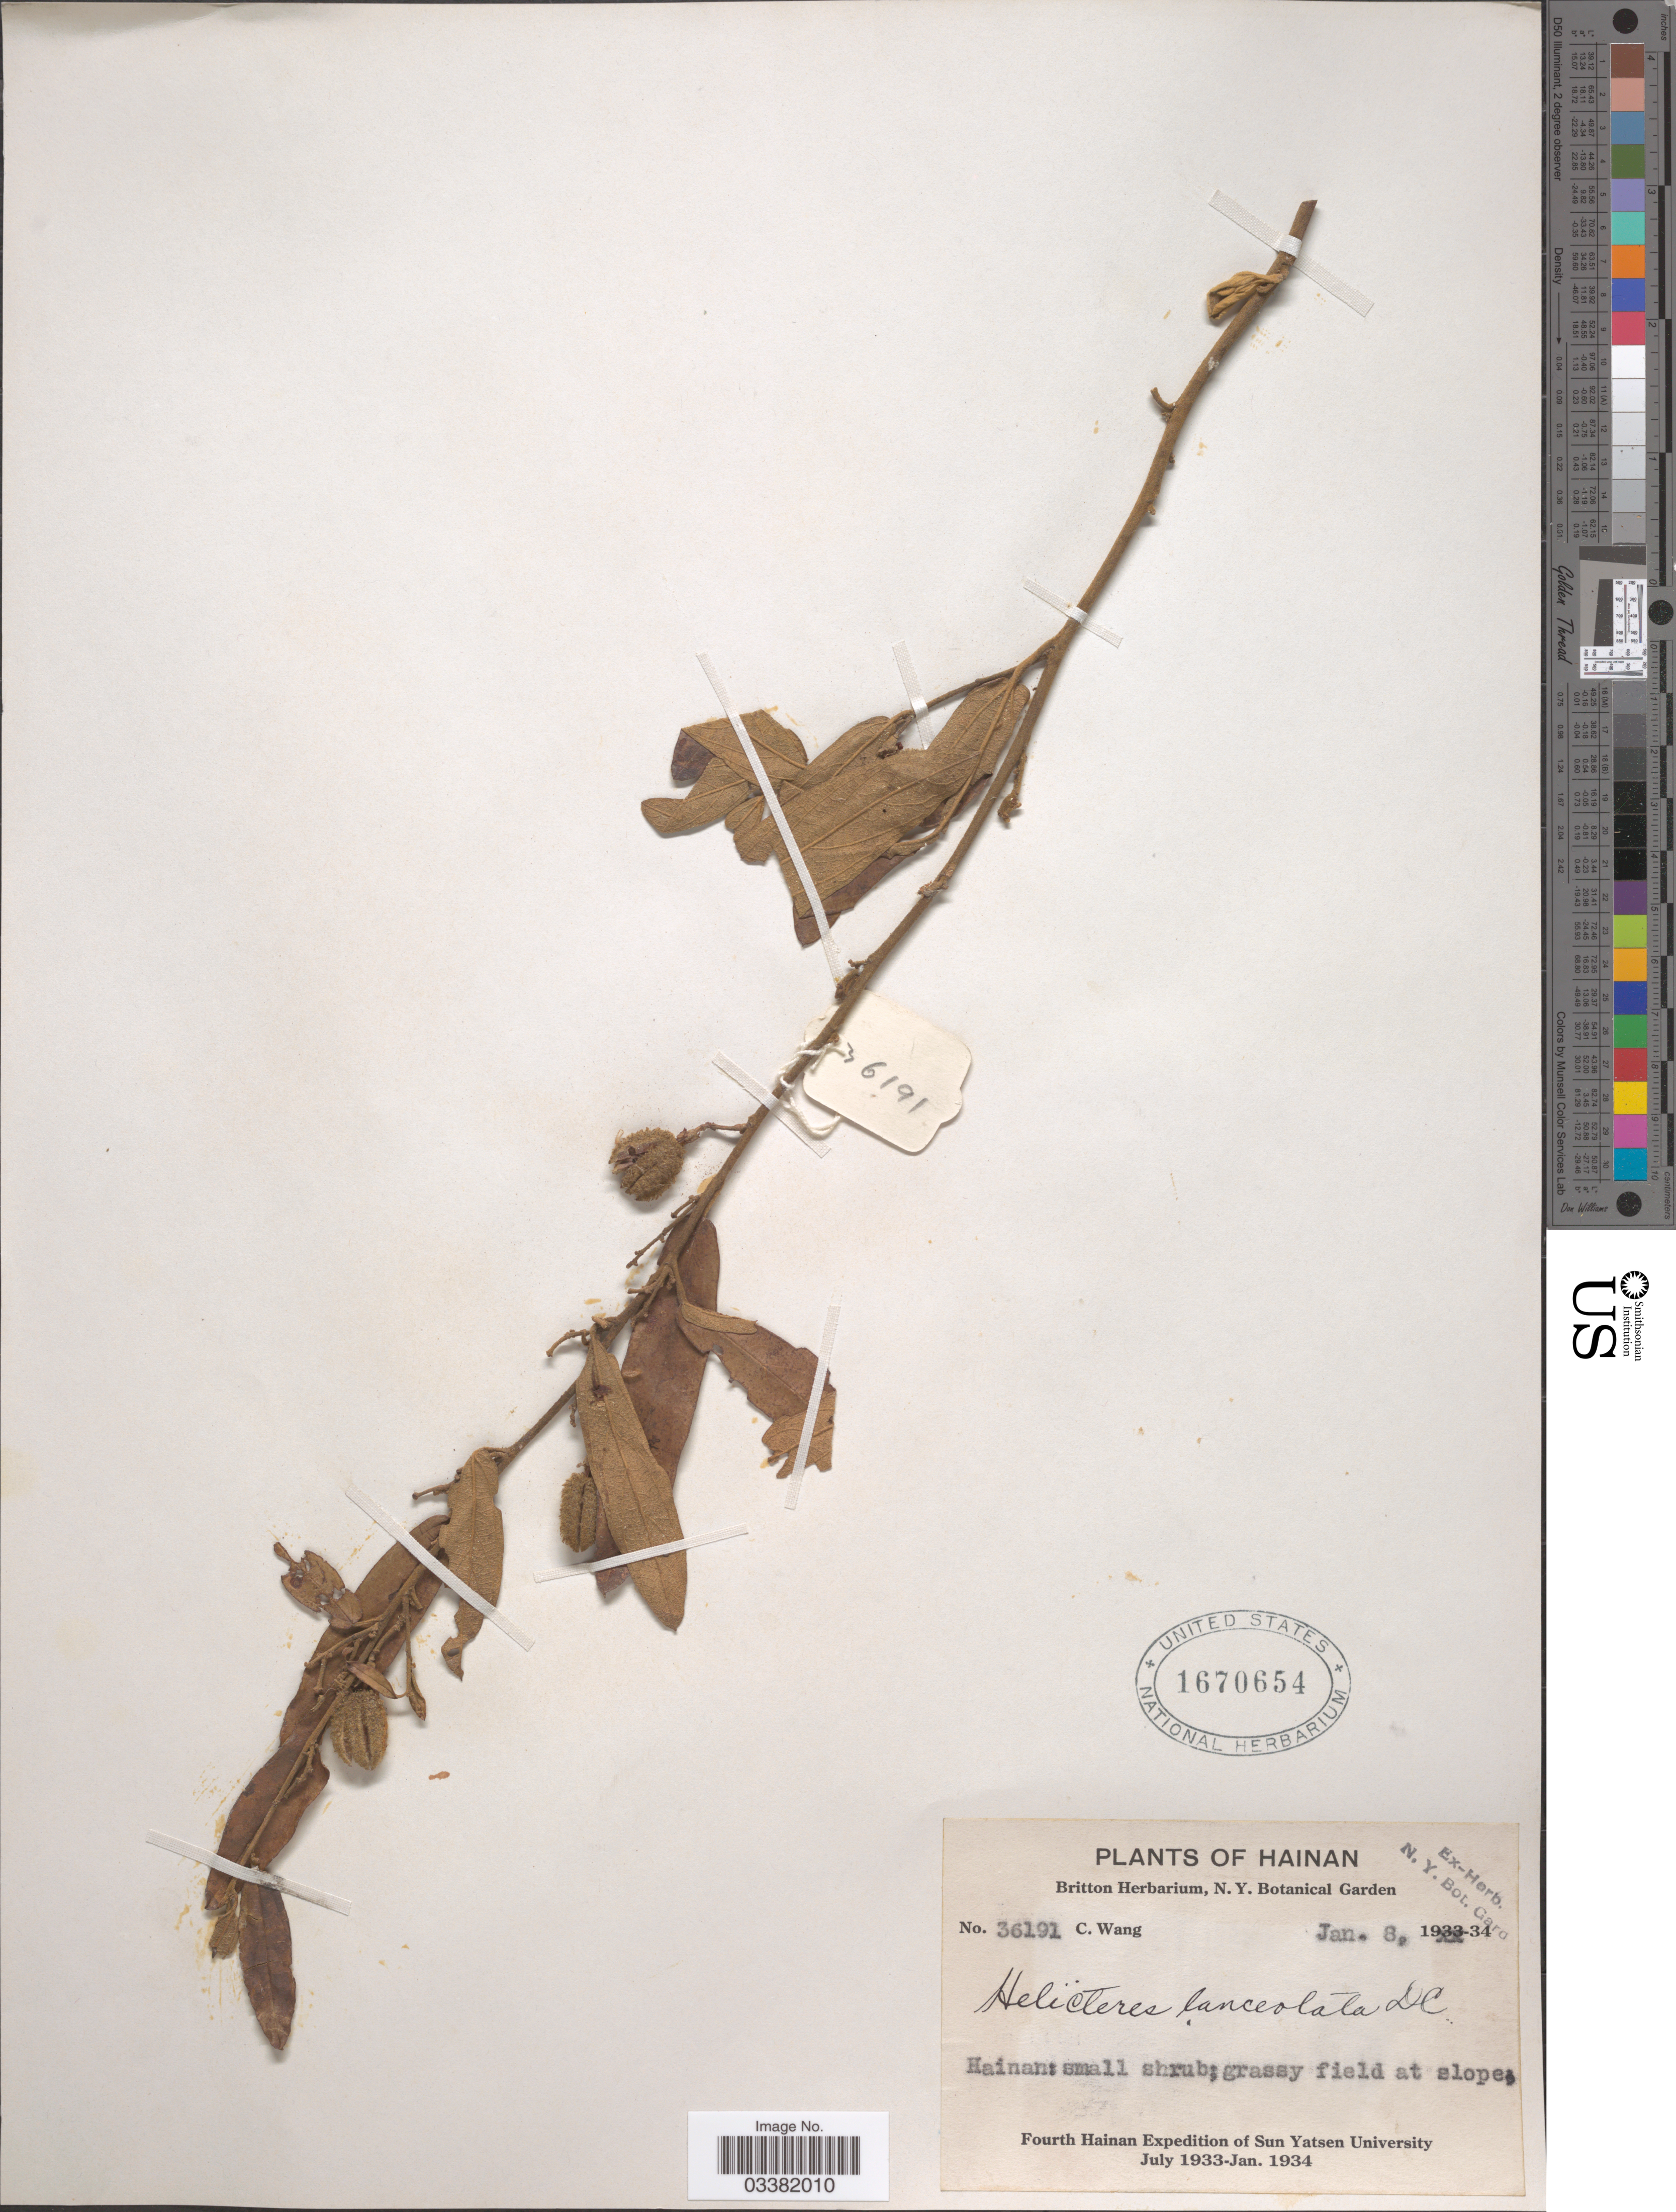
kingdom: Plantae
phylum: Tracheophyta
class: Magnoliopsida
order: Malvales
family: Malvaceae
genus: Helicteres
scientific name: Helicteres lanceolata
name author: DC.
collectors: C. Wang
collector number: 36191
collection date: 1934-01-08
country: China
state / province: Hainan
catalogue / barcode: US 1670654